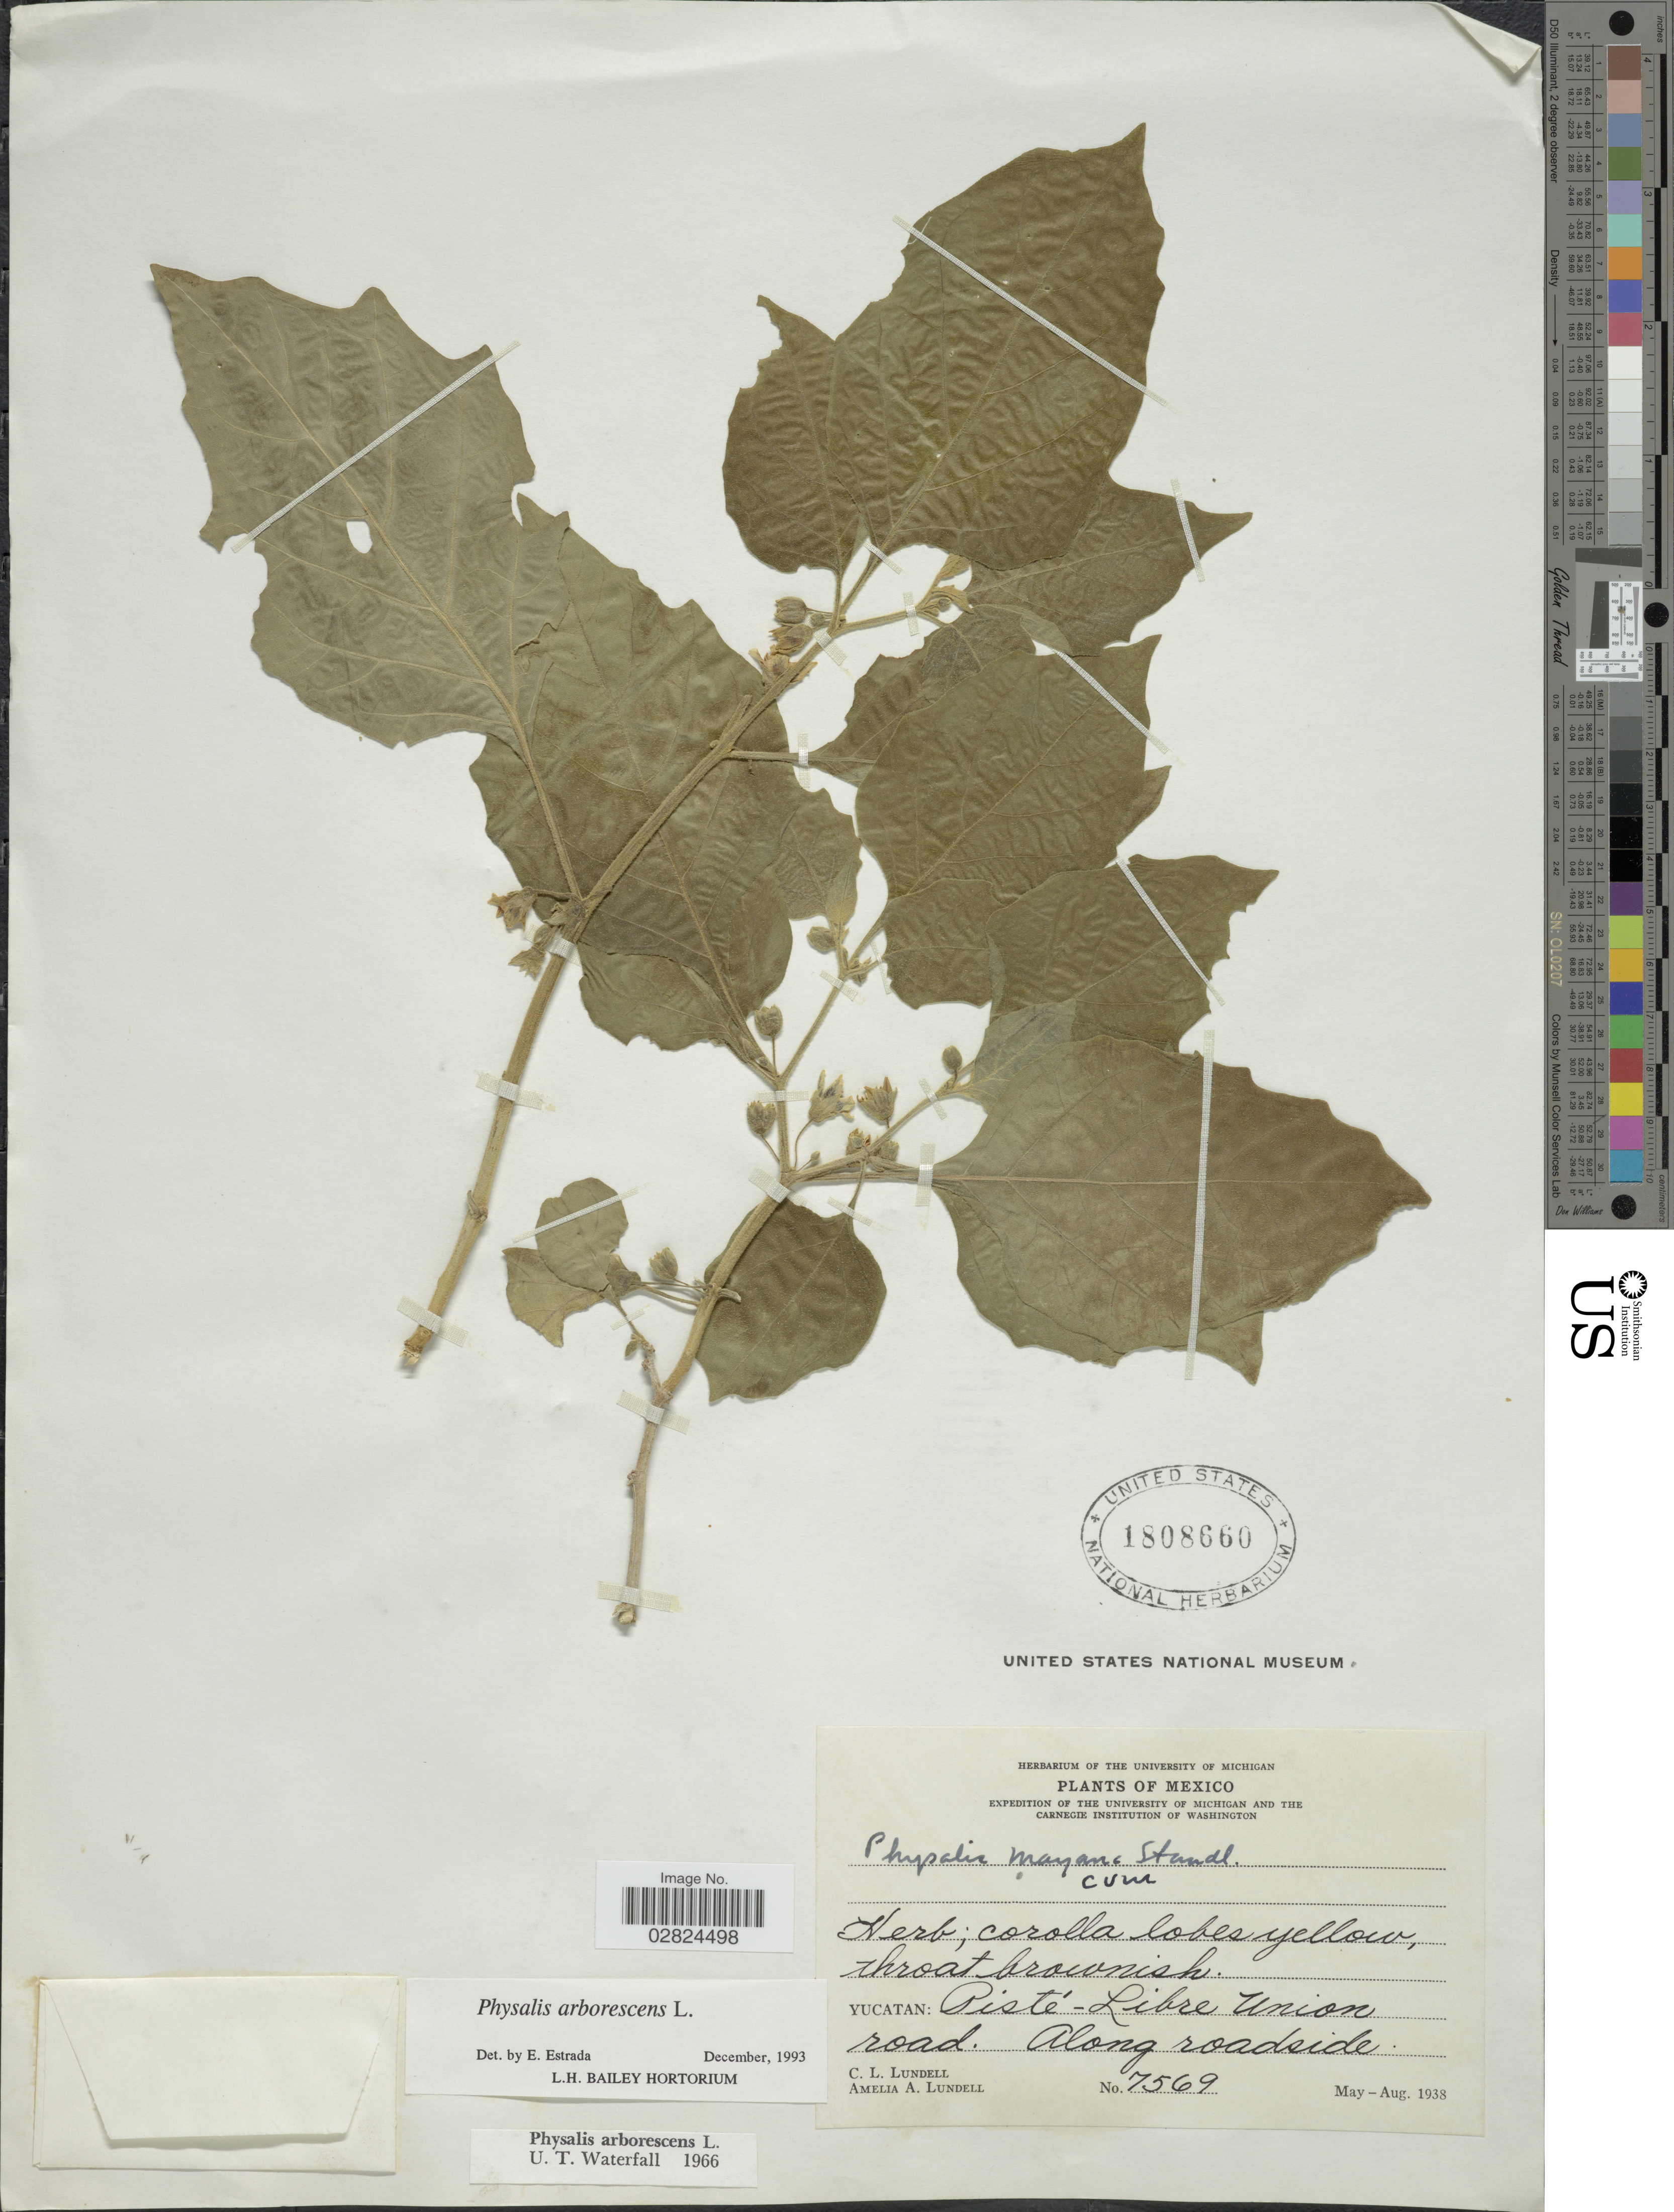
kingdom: Plantae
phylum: Tracheophyta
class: Magnoliopsida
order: Solanales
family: Solanaceae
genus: Physalis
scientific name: Physalis arborescens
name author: L.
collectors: C. L. Lundell & A. A. Lundell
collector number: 7569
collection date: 1938-05/1938-08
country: Mexico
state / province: Yucatán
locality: Pisté-Libre Union road, along roadside.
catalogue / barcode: US 1808660